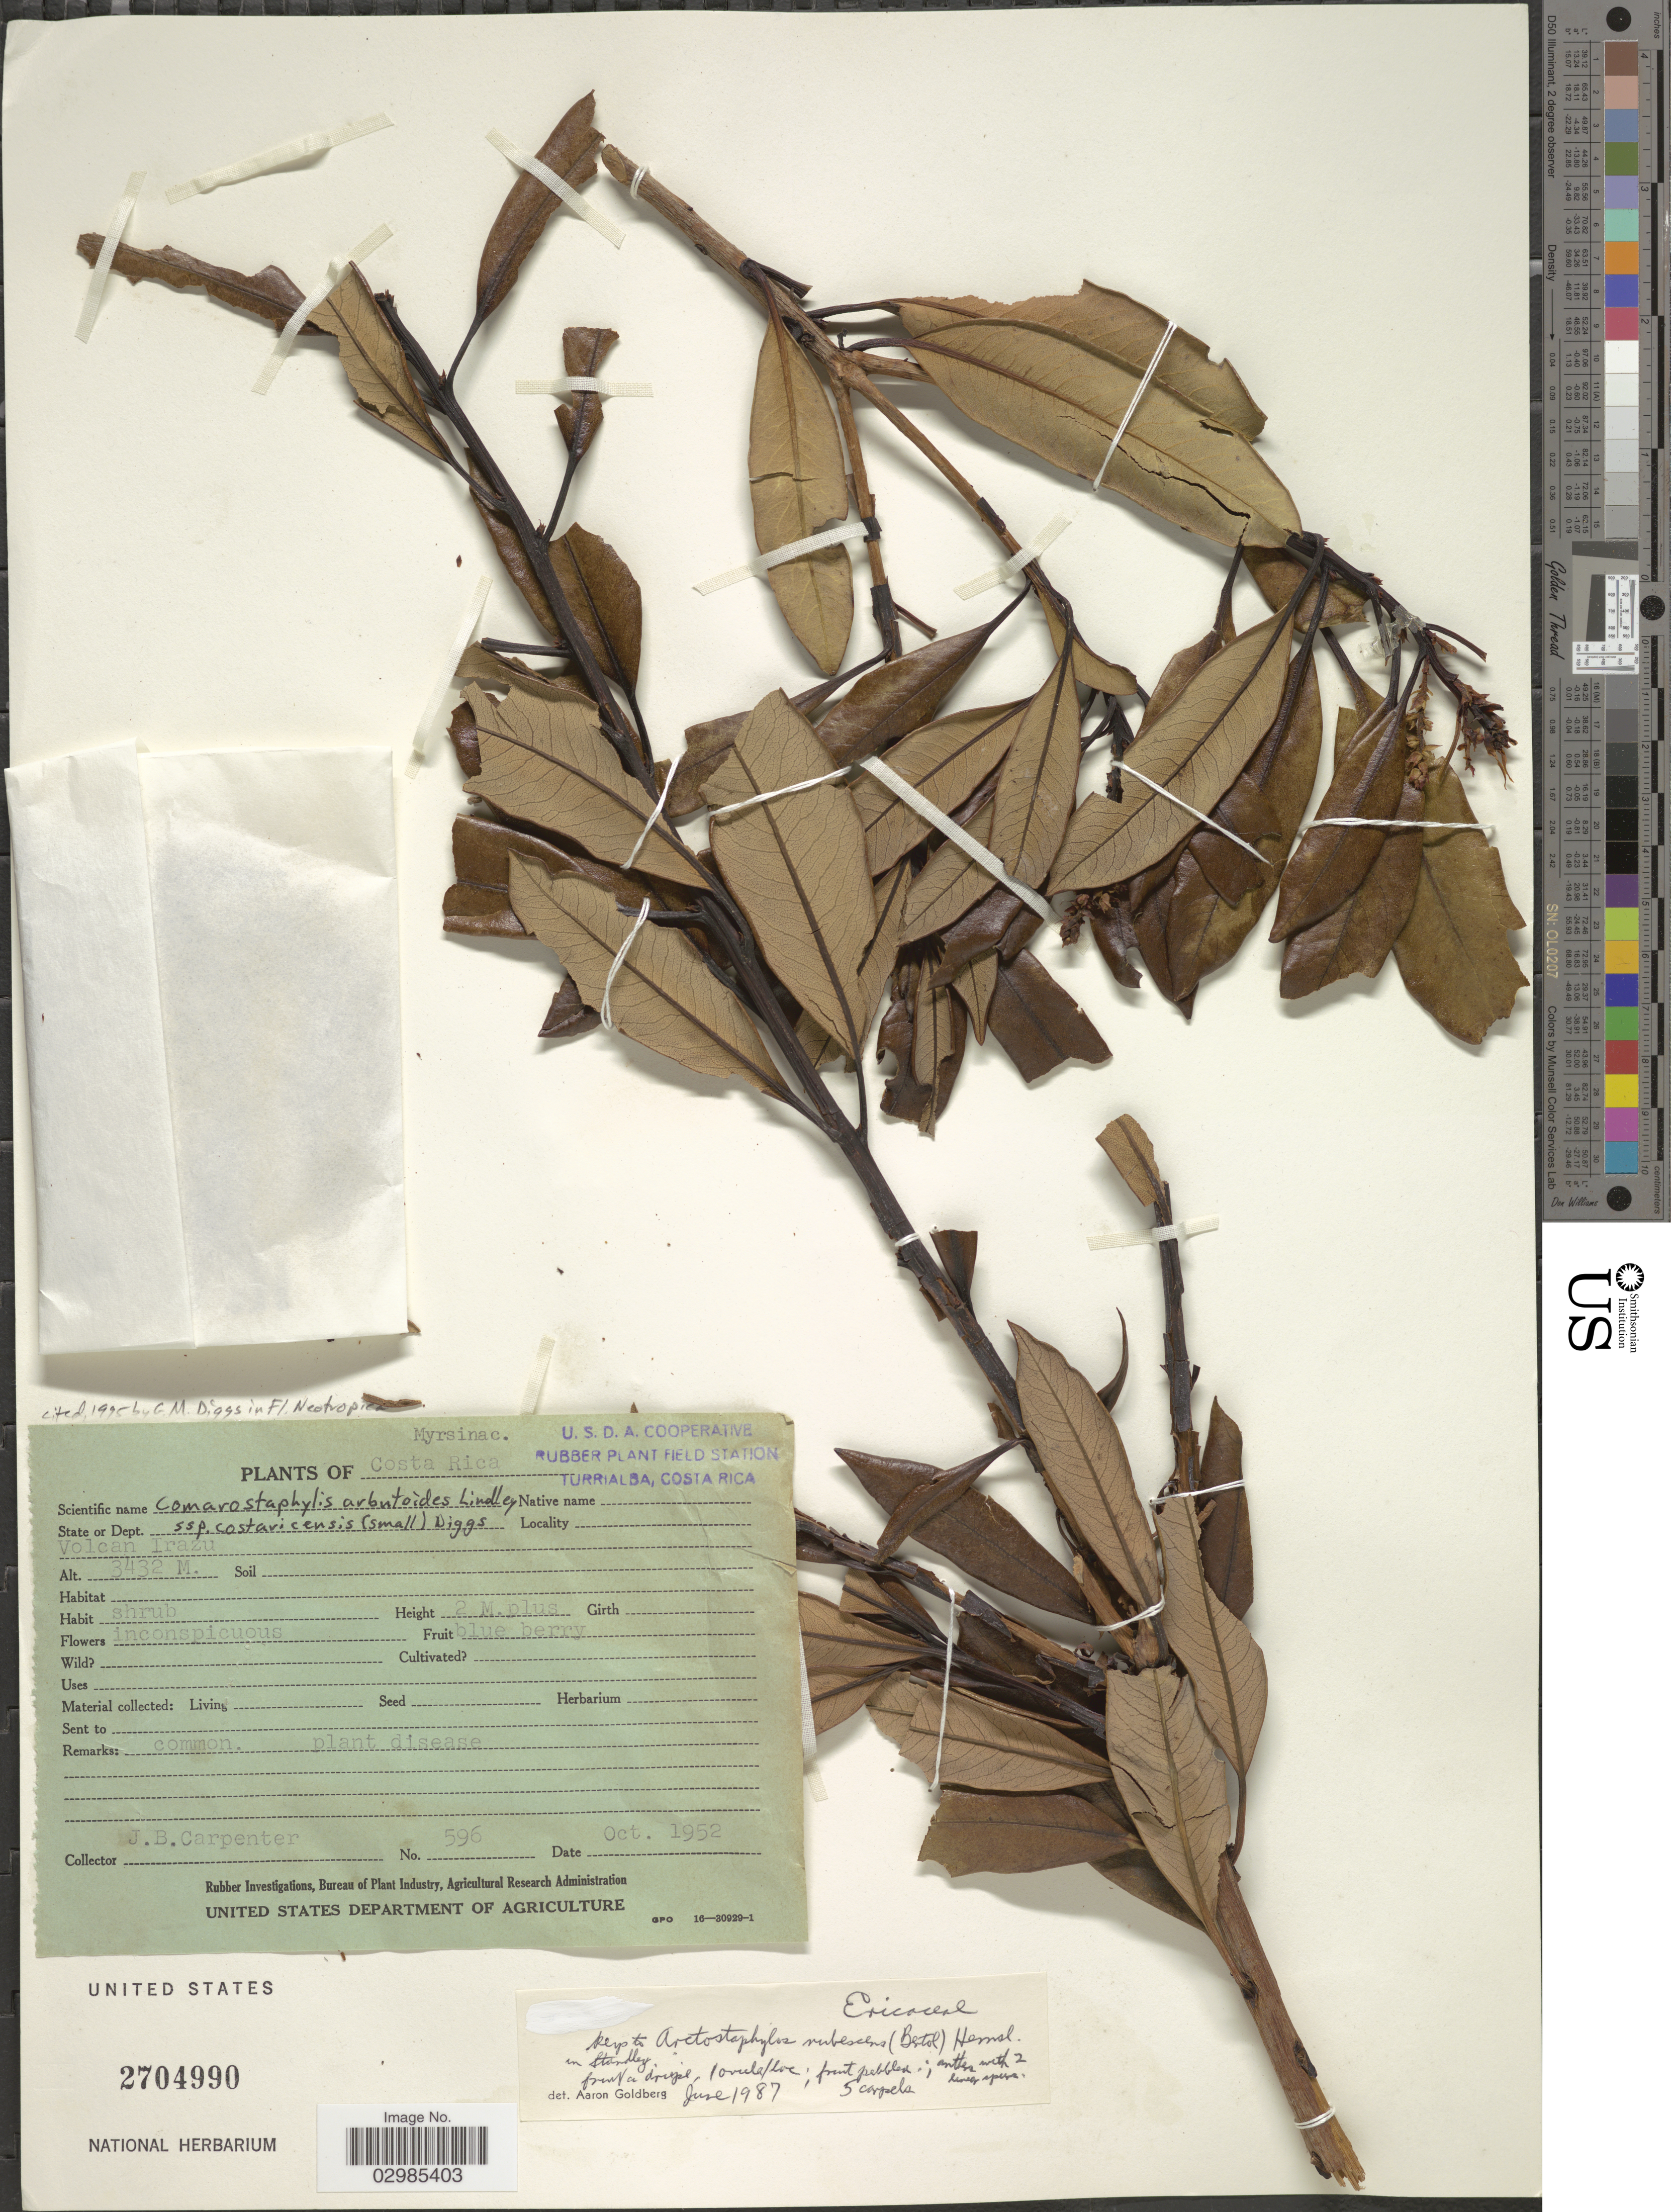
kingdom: Plantae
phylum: Tracheophyta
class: Magnoliopsida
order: Ericales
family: Ericaceae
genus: Arctostaphylos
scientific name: Arctostaphylos costaricensis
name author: (Small) Standl.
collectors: J. Carpenter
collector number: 596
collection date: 1952-10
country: Costa Rica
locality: Volcan Irazu.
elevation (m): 3432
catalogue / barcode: US 2704990